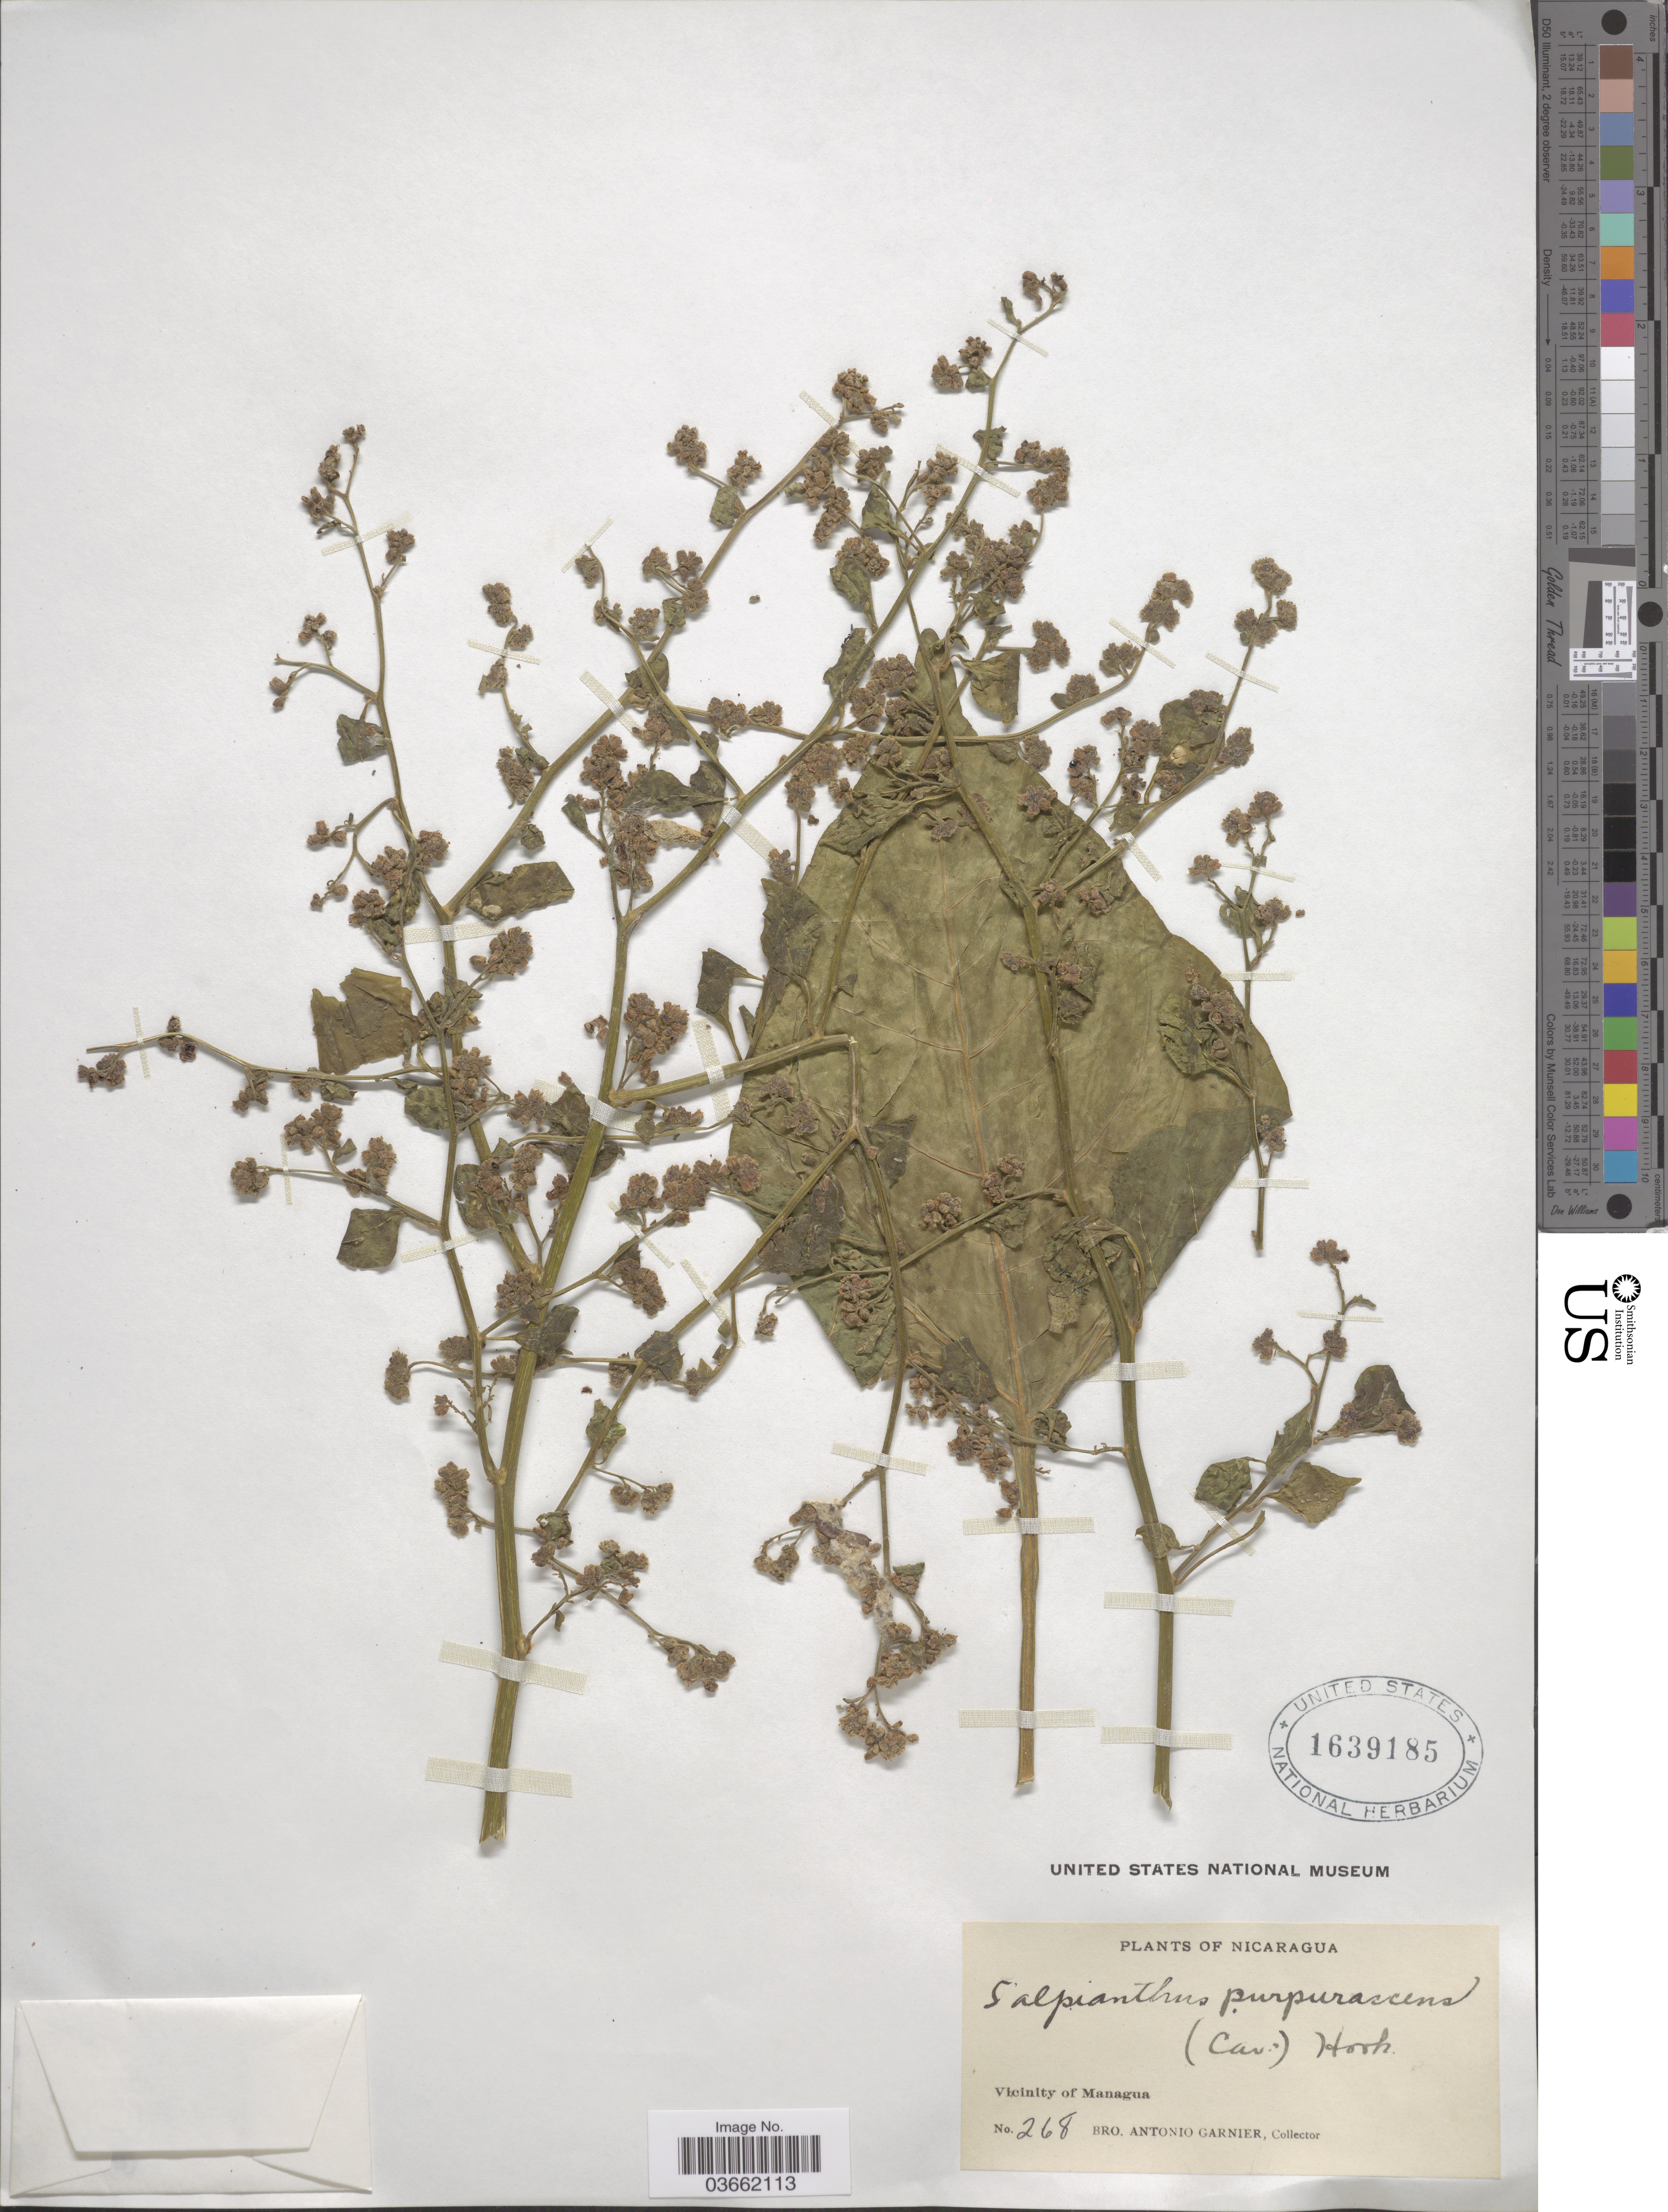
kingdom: Plantae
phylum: Tracheophyta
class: Magnoliopsida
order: Caryophyllales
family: Nyctaginaceae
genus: Salpianthus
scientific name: Salpianthus purpurascens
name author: (Cav. ex Lag.) Hook. & Arn.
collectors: Bro. A. Garnier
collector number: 268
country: Nicaragua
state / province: Managua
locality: Vicinity of Managua.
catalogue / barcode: US 1639185